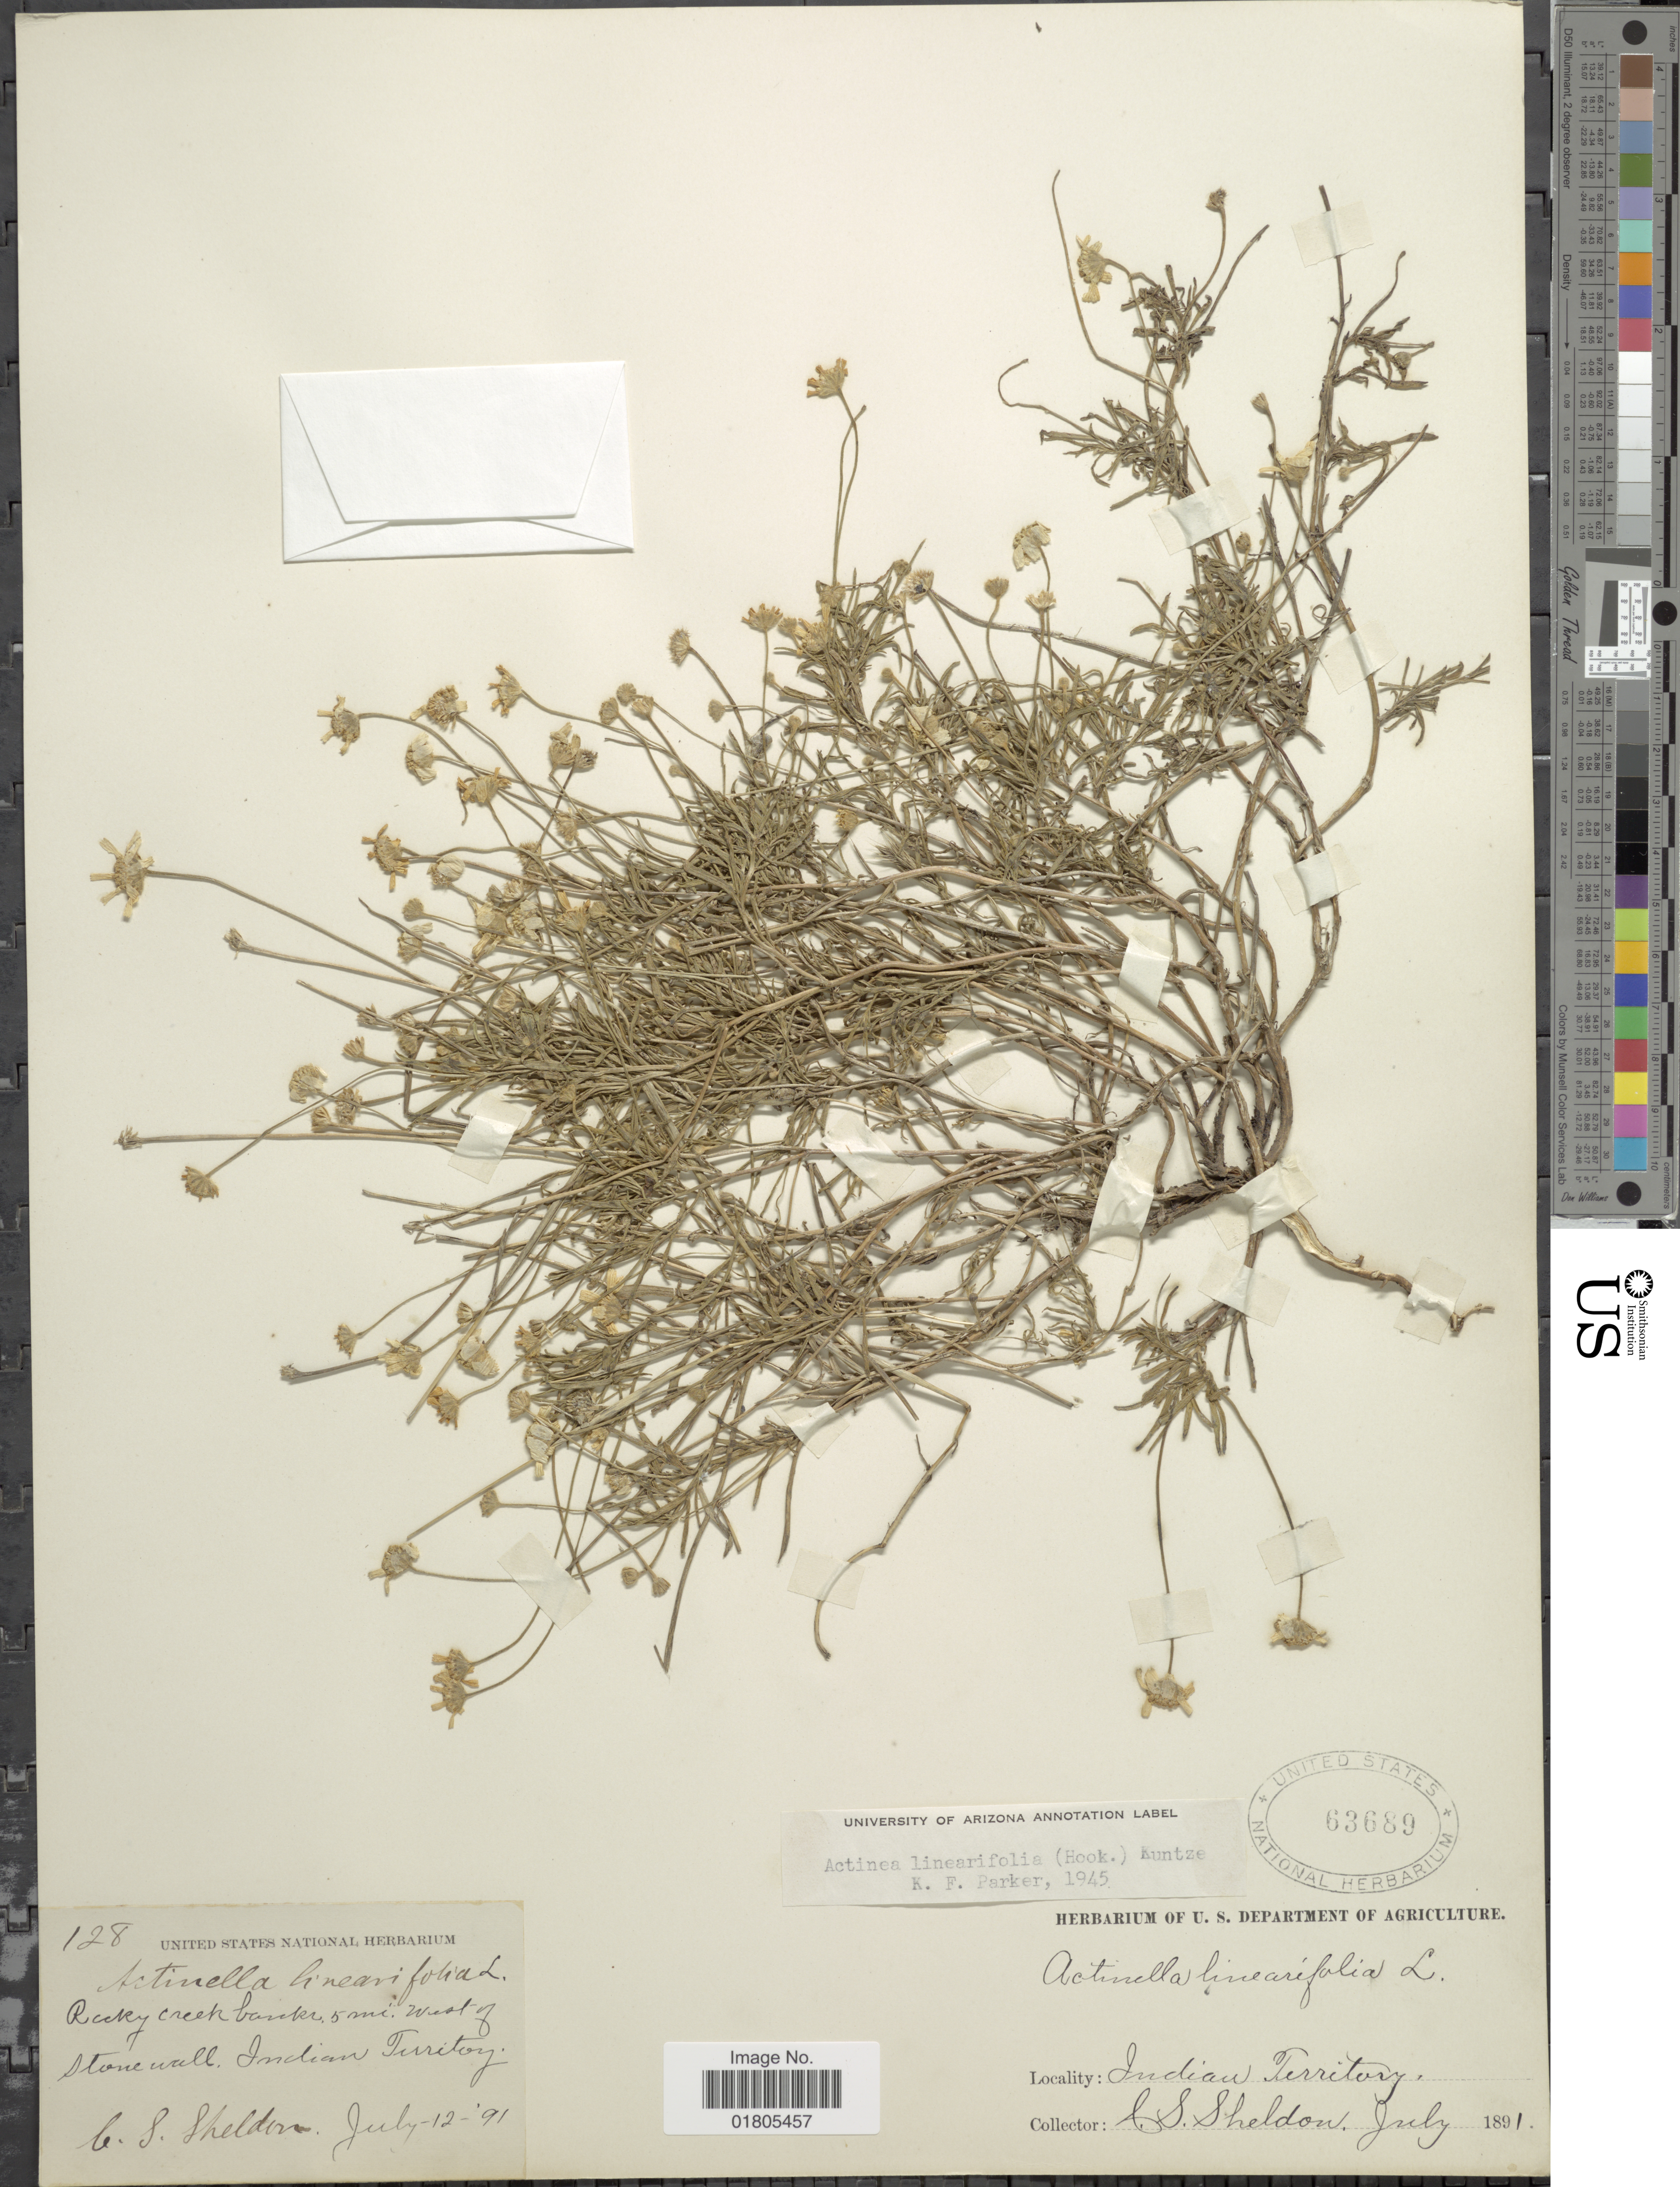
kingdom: Plantae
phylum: Tracheophyta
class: Magnoliopsida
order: Asterales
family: Asteraceae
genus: Actinea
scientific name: Actinea linearifolia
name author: (Hook.) Kuntze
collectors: C. S. Sheldon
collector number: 128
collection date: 1891-07-12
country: United States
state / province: Oklahoma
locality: Rocky Creek banks, 5 mi. West of Stonewall, Indian Territory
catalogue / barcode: US 63689